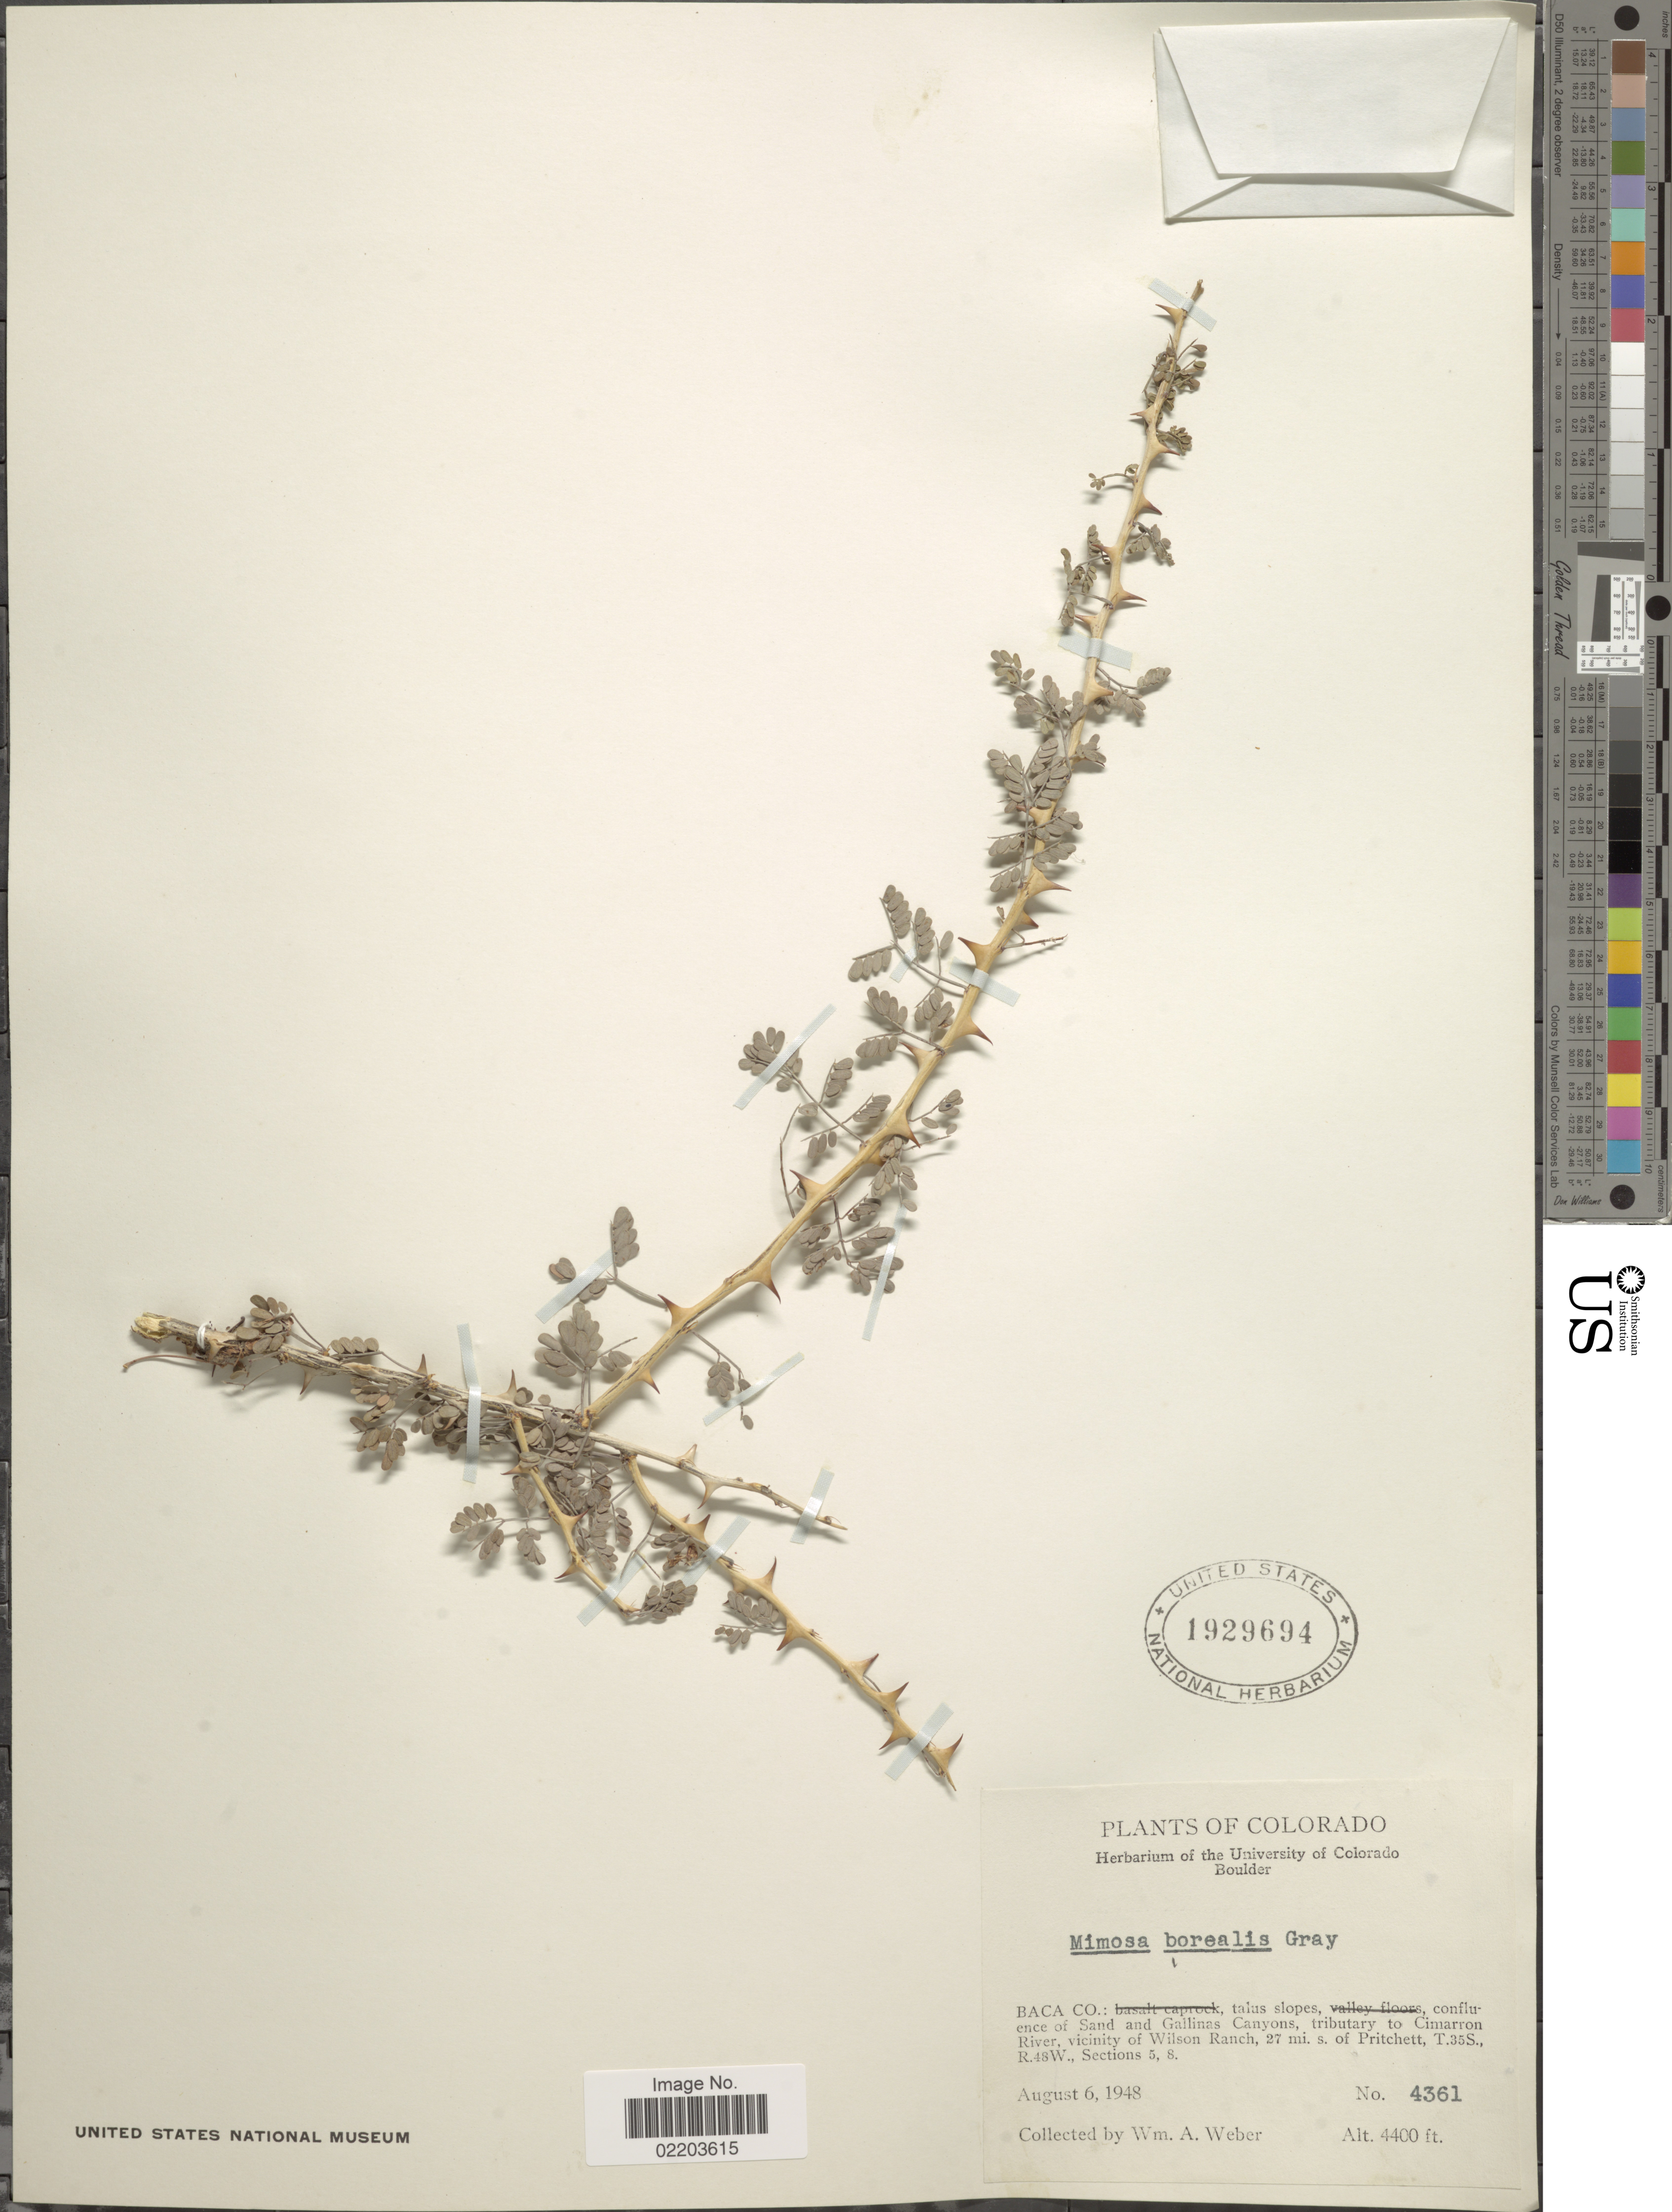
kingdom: Plantae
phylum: Tracheophyta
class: Magnoliopsida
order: Fabales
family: Fabaceae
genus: Mimosa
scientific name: Mimosa borealis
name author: A. Gray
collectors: W. A. Weber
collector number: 4361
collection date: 1948-08-06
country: United States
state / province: Colorado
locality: Baca Co: talus slopes, conflurence of Sand and Gallinas, tributary to Cimarron River, vicinity of Wilson Ranch, 27 mi. s. of Pritchett, T.35S., R.48., Section 5, 8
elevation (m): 1341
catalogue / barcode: US 1929694